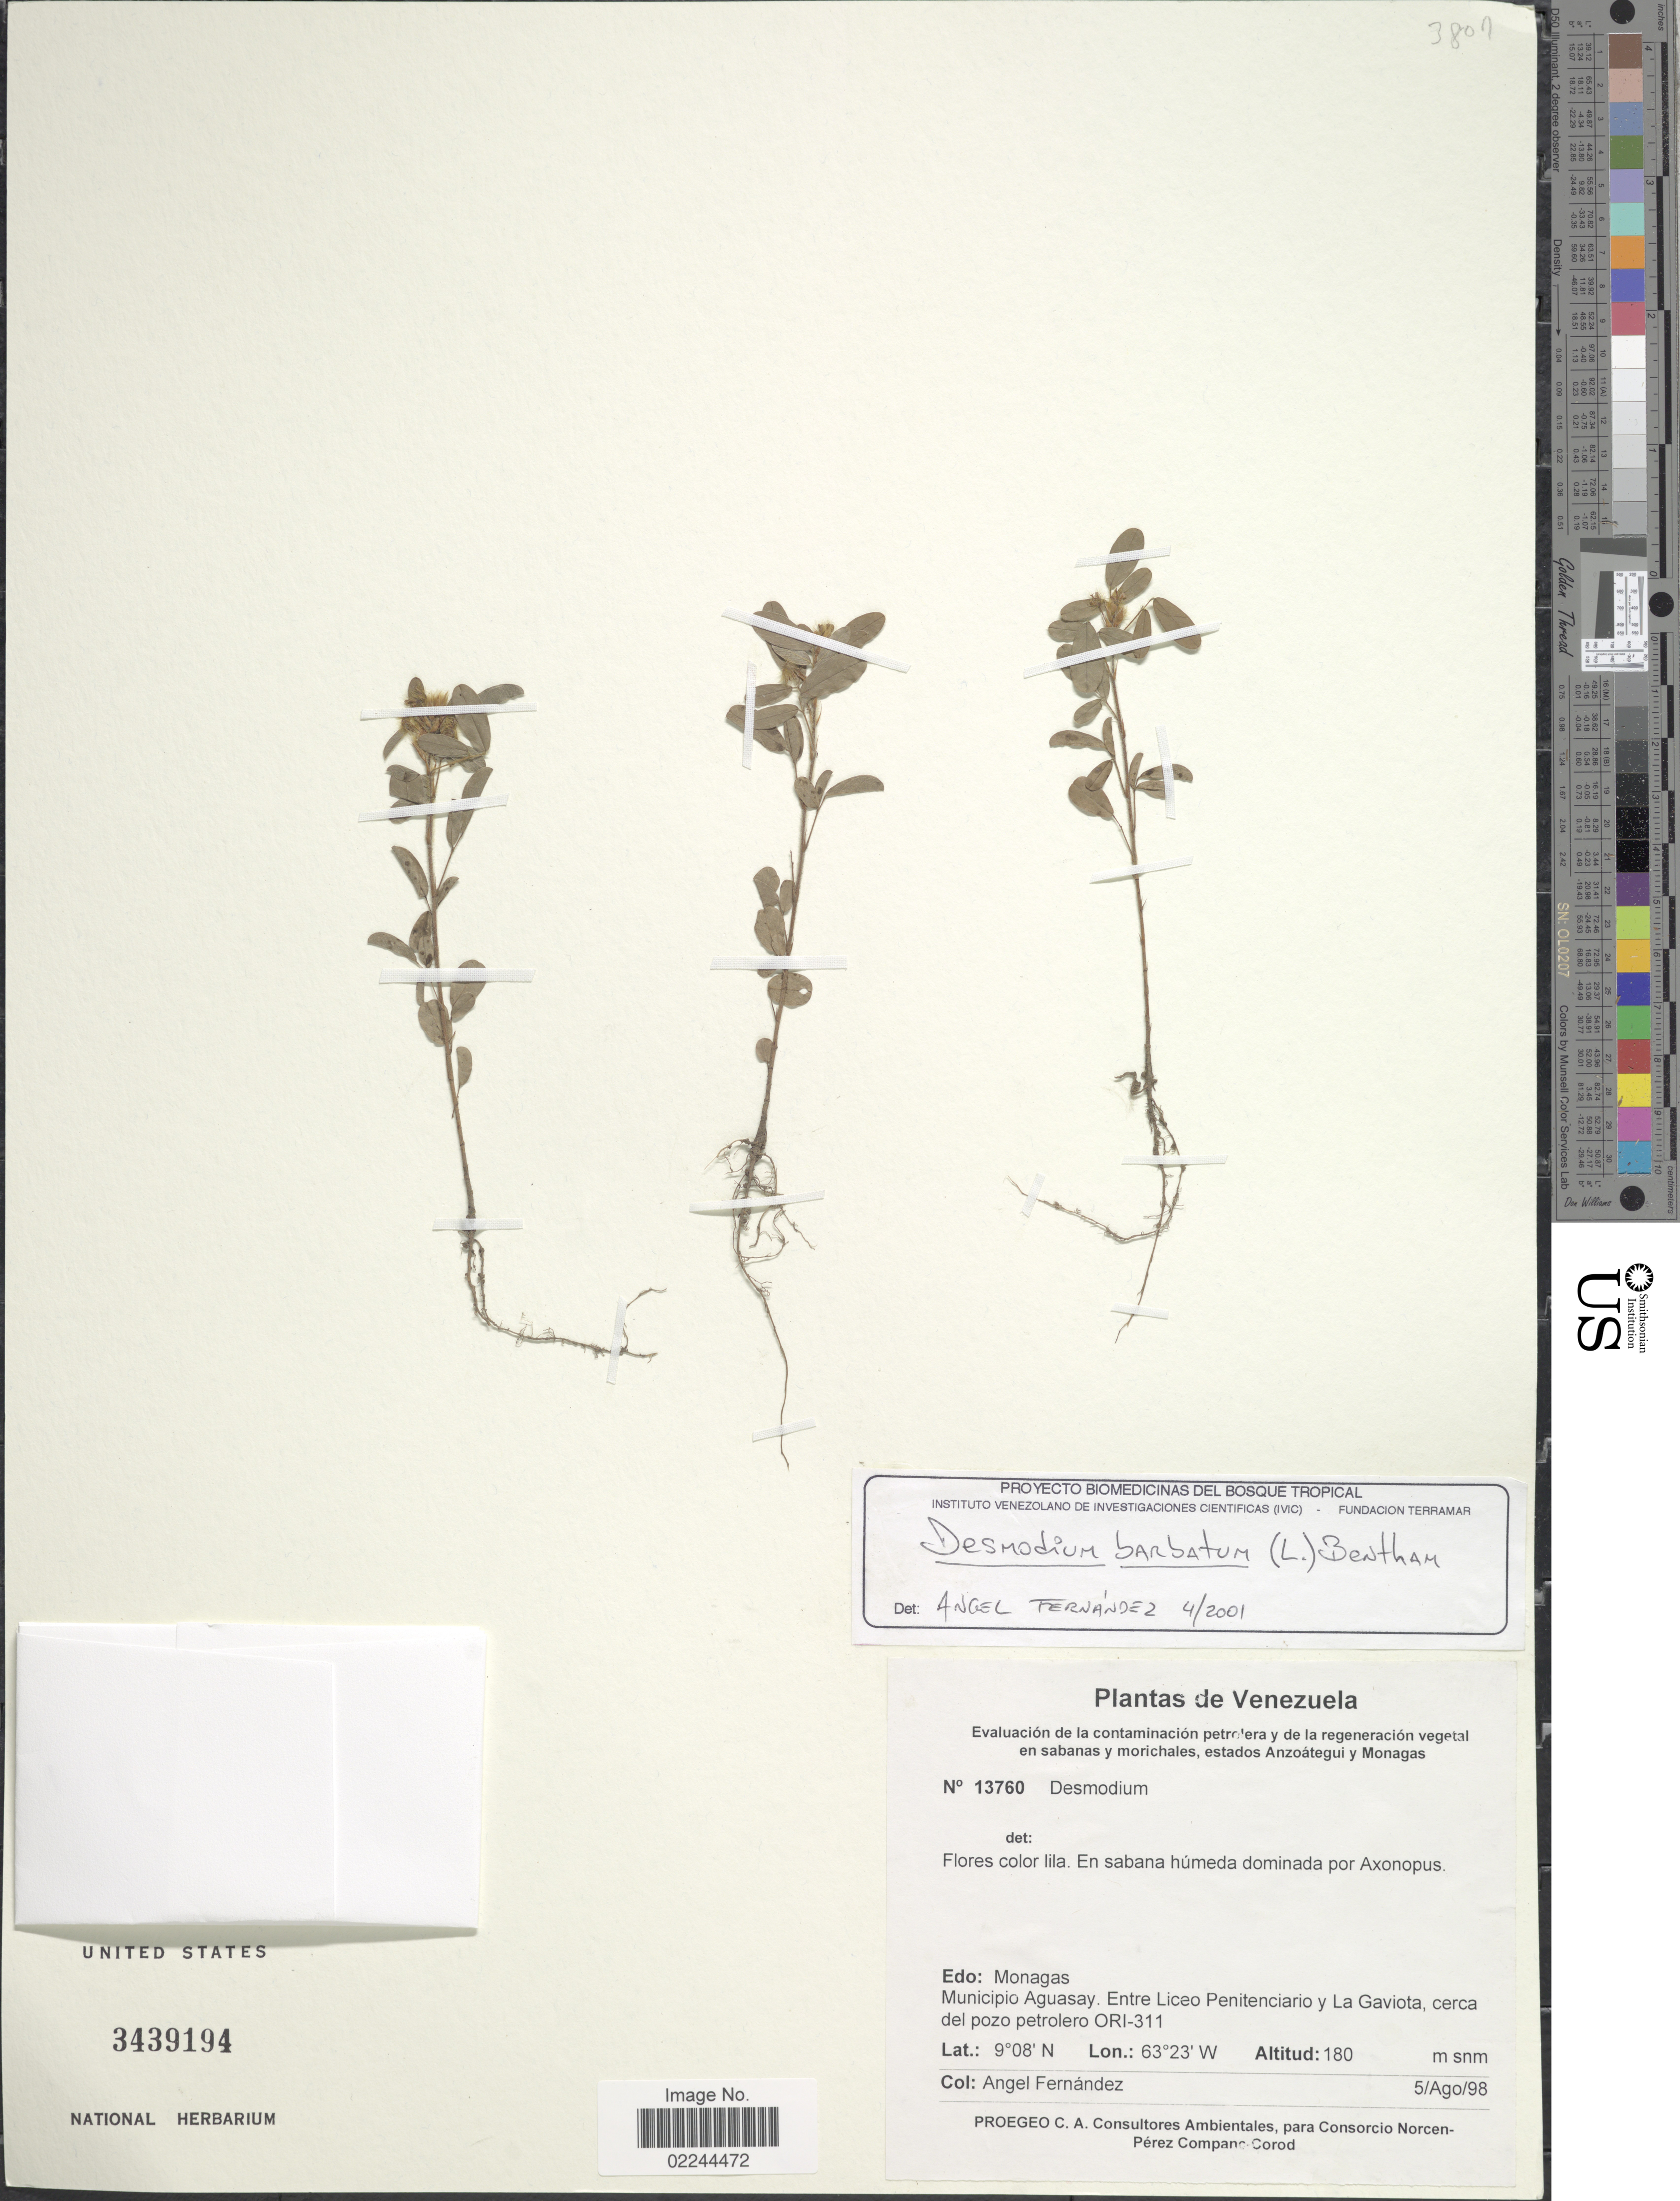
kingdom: Plantae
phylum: Tracheophyta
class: Magnoliopsida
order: Fabales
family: Fabaceae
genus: Grona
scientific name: Grona barbata var. barbata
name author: (L.) H. Ohashi & K. Ohashi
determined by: Strong, Mark T., (BOT), Smithsonian Institution - National Museum of Natural History (UNITED STATES)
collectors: Á. Fernández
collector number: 13760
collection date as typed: Transcribed d/m/y: 5/8/98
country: Venezuela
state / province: Monagas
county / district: Aguasay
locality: Municipio Aguasay. Entre Liceo Penitenciario y La Gaviota, cerca del pozo petrolero ORI-311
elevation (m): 180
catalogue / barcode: US 3439194